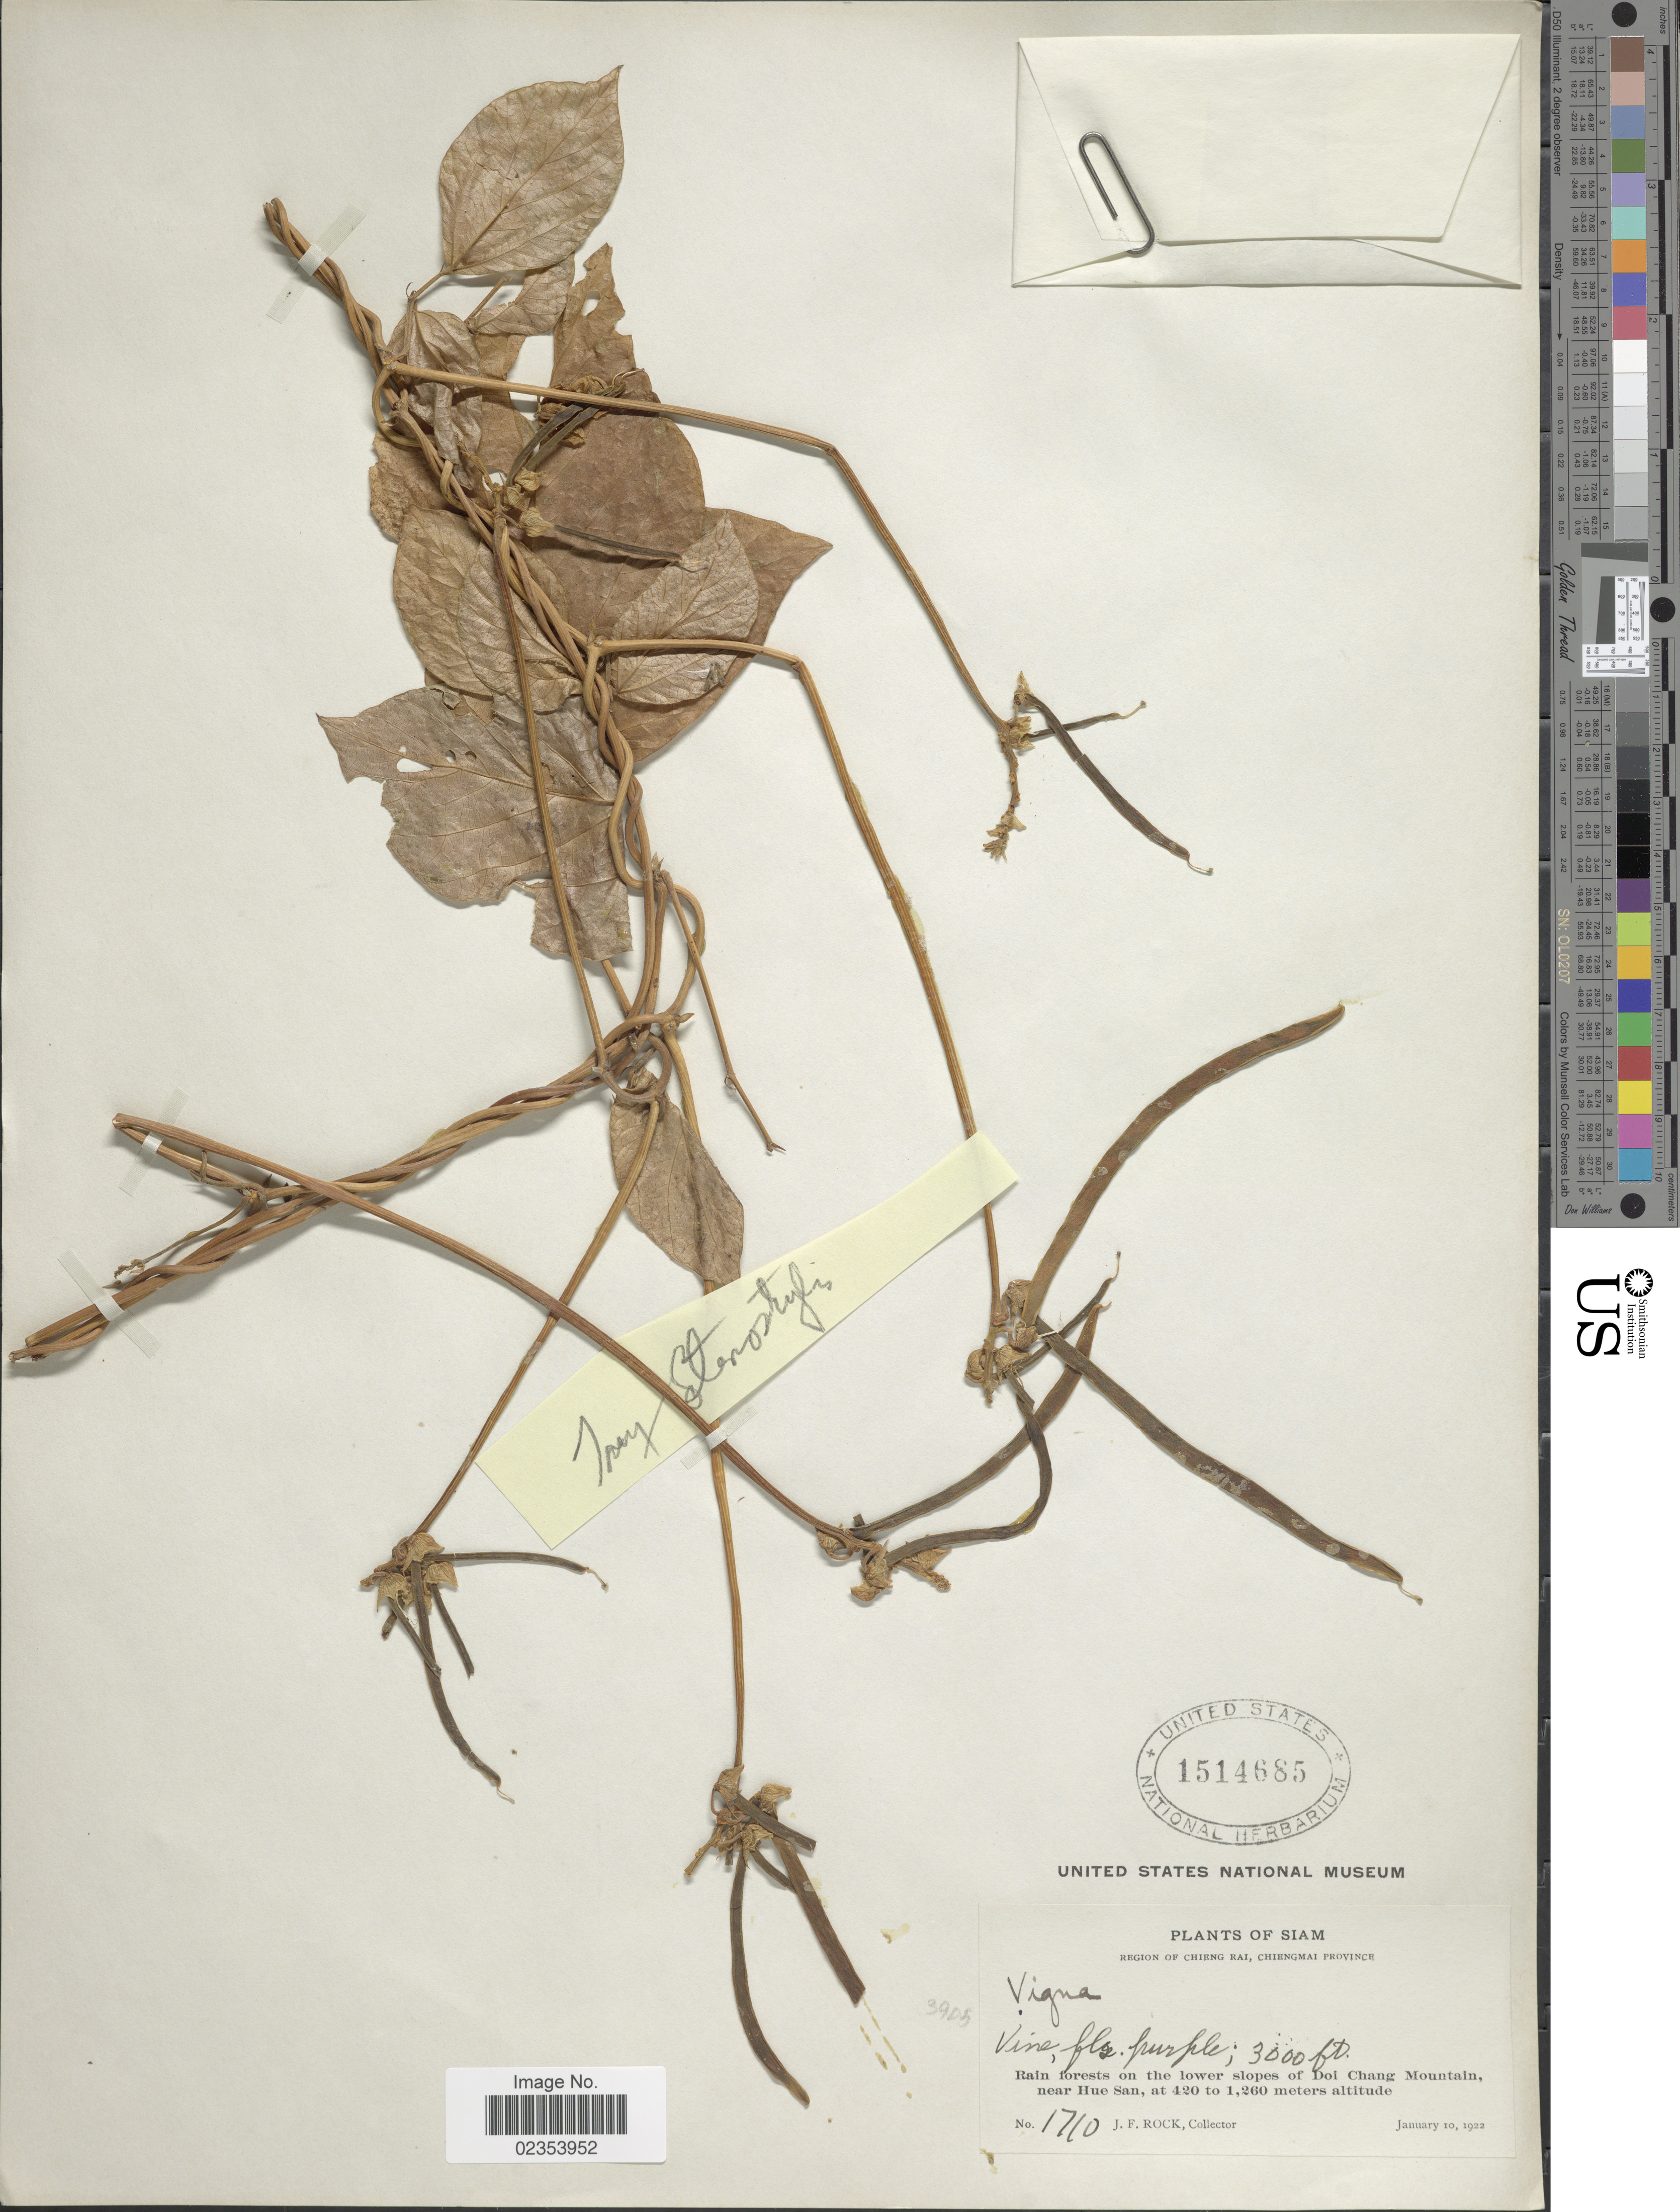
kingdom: Plantae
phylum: Tracheophyta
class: Magnoliopsida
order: Fabales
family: Fabaceae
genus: Vigna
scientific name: Vigna sp.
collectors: J. Rock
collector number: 1710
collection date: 1922-01-10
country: Thailand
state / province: Chiang Mai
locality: Siam. Region of Cheng Rai, Chiengmai Province. Rain forests on the lower slopes of Doi Chang Mountain, near Hue San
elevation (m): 420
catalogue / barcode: US 1514685